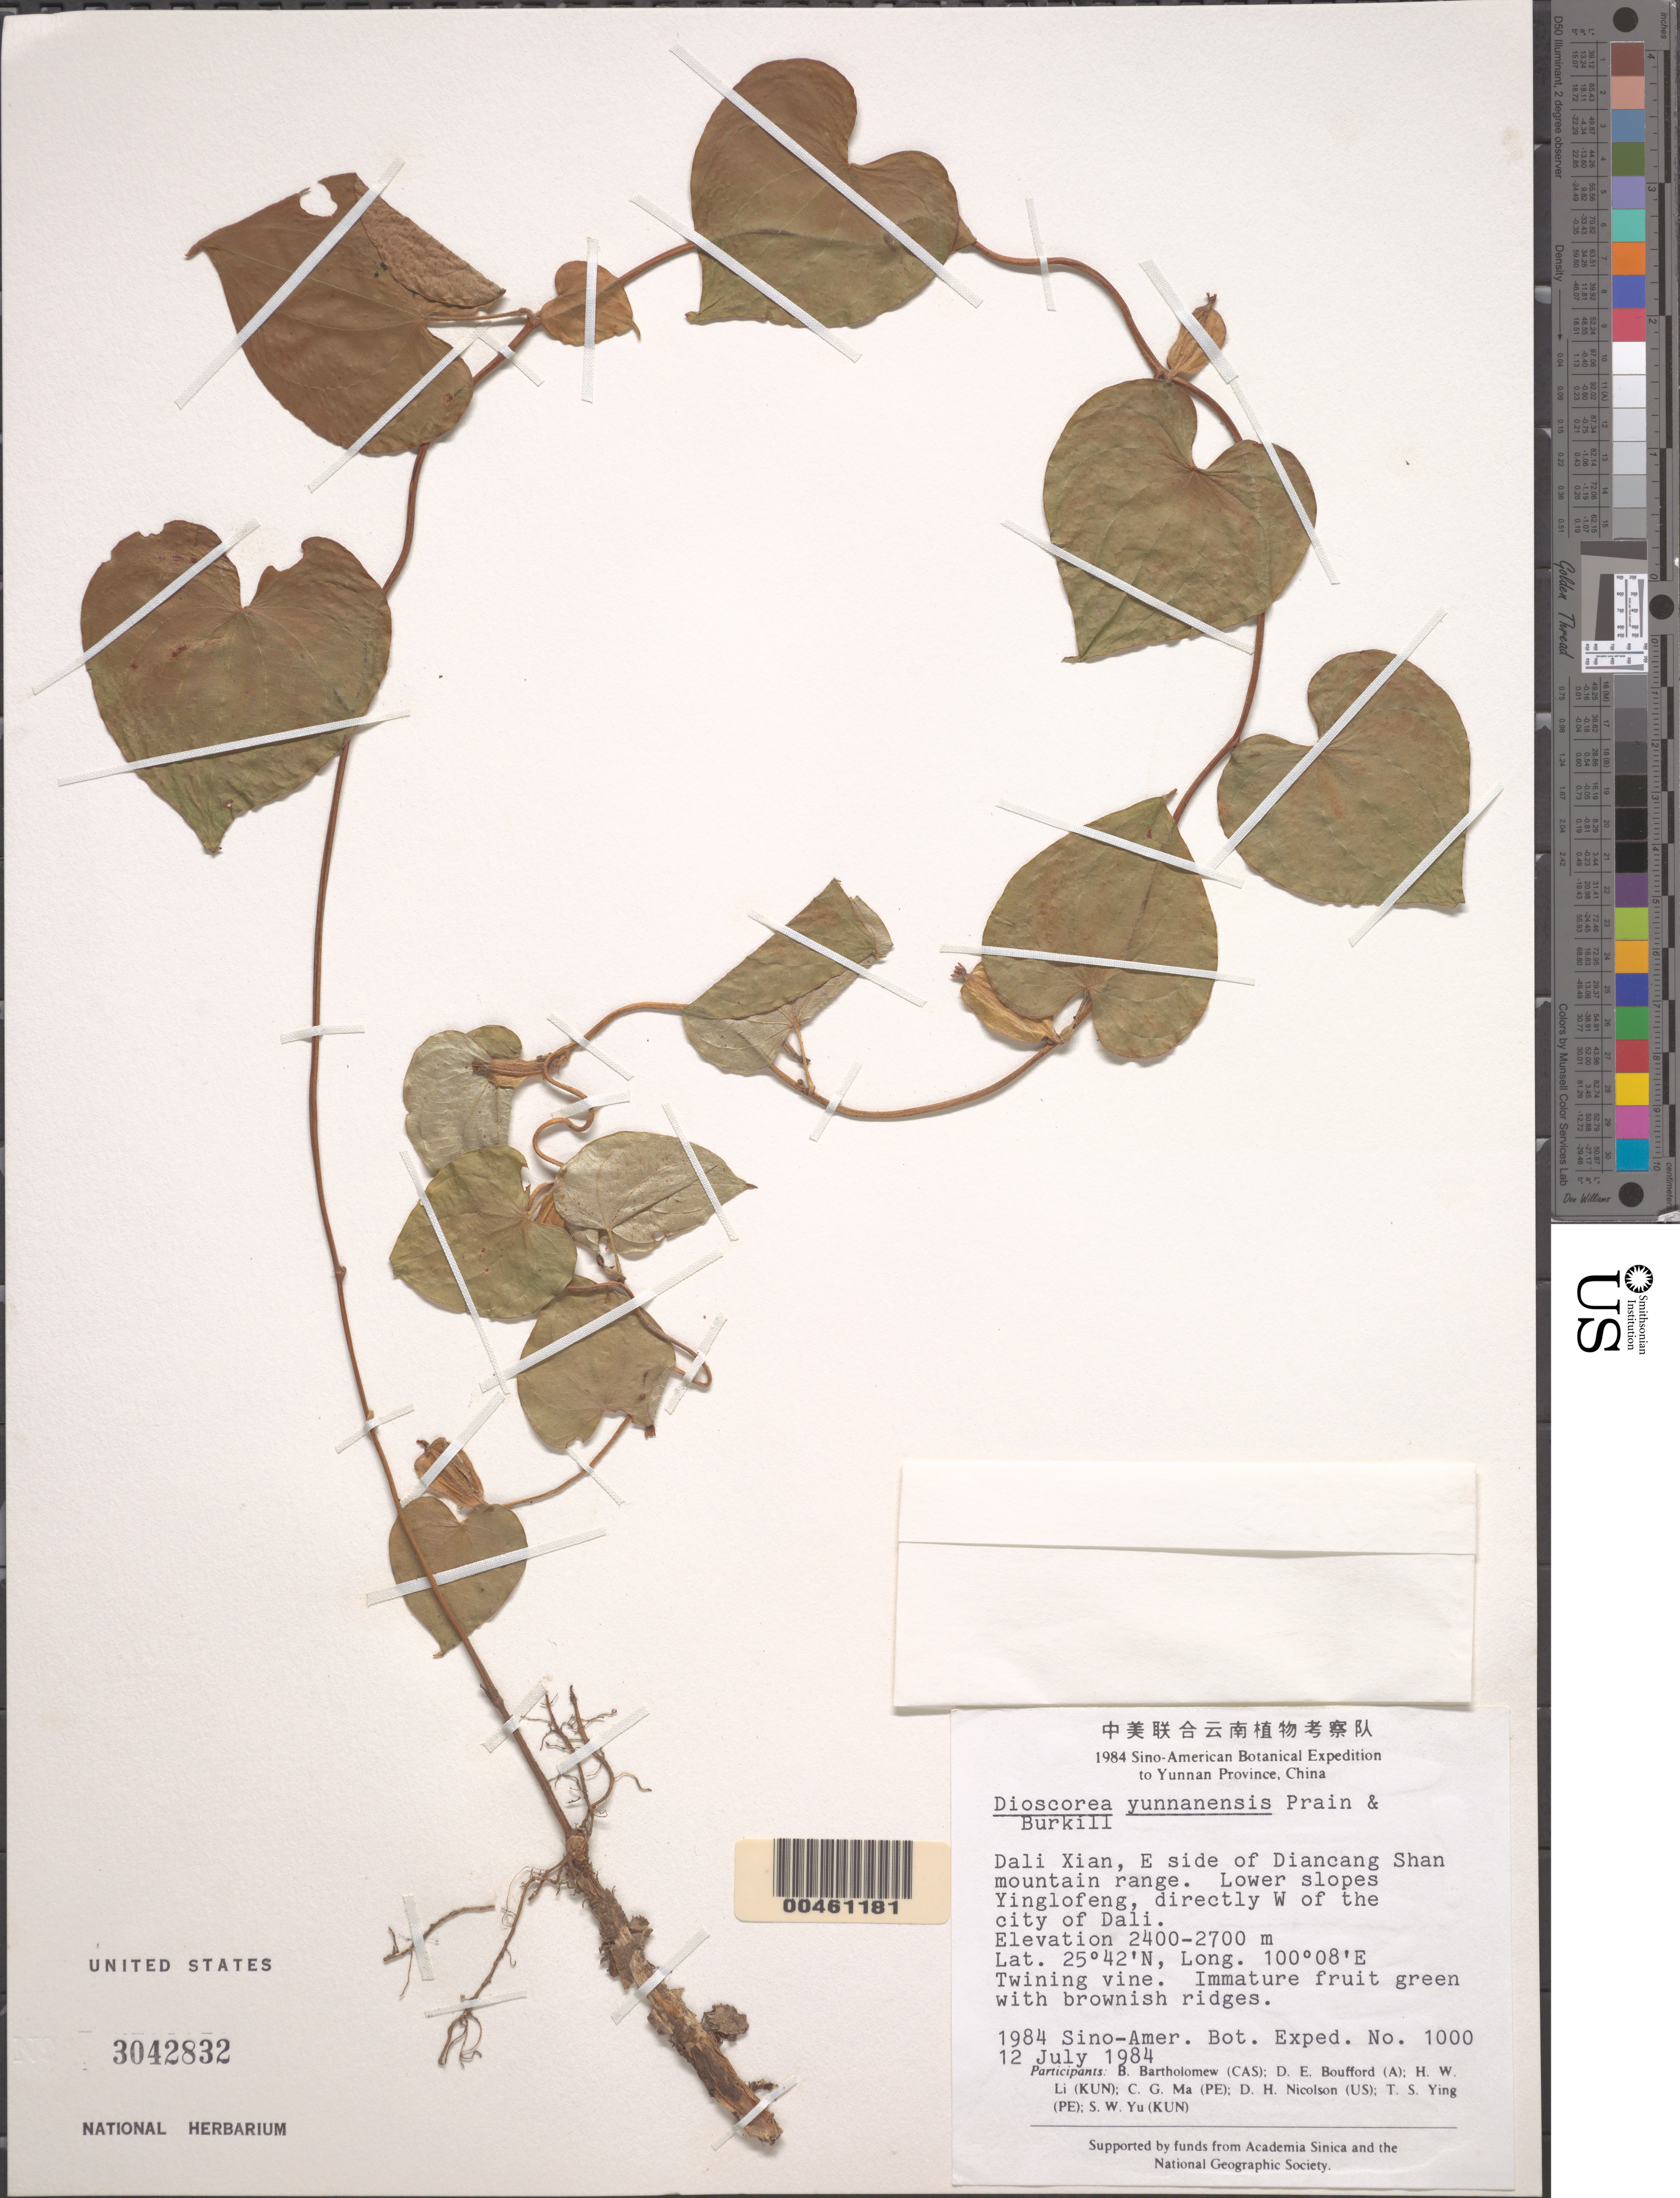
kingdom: Plantae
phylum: Tracheophyta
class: Liliopsida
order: Dioscoreales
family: Dioscoreaceae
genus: Dioscorea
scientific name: Dioscorea yunnanensis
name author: Prain & Burkill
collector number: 1000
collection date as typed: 12 Jul 1984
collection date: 1984-07-12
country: China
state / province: Yunnan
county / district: Dali Bai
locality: E side of Diancang Shan mountain range.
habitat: Twining vine. Immature fruit green with brownish ridges.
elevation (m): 2400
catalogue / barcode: US 3042832